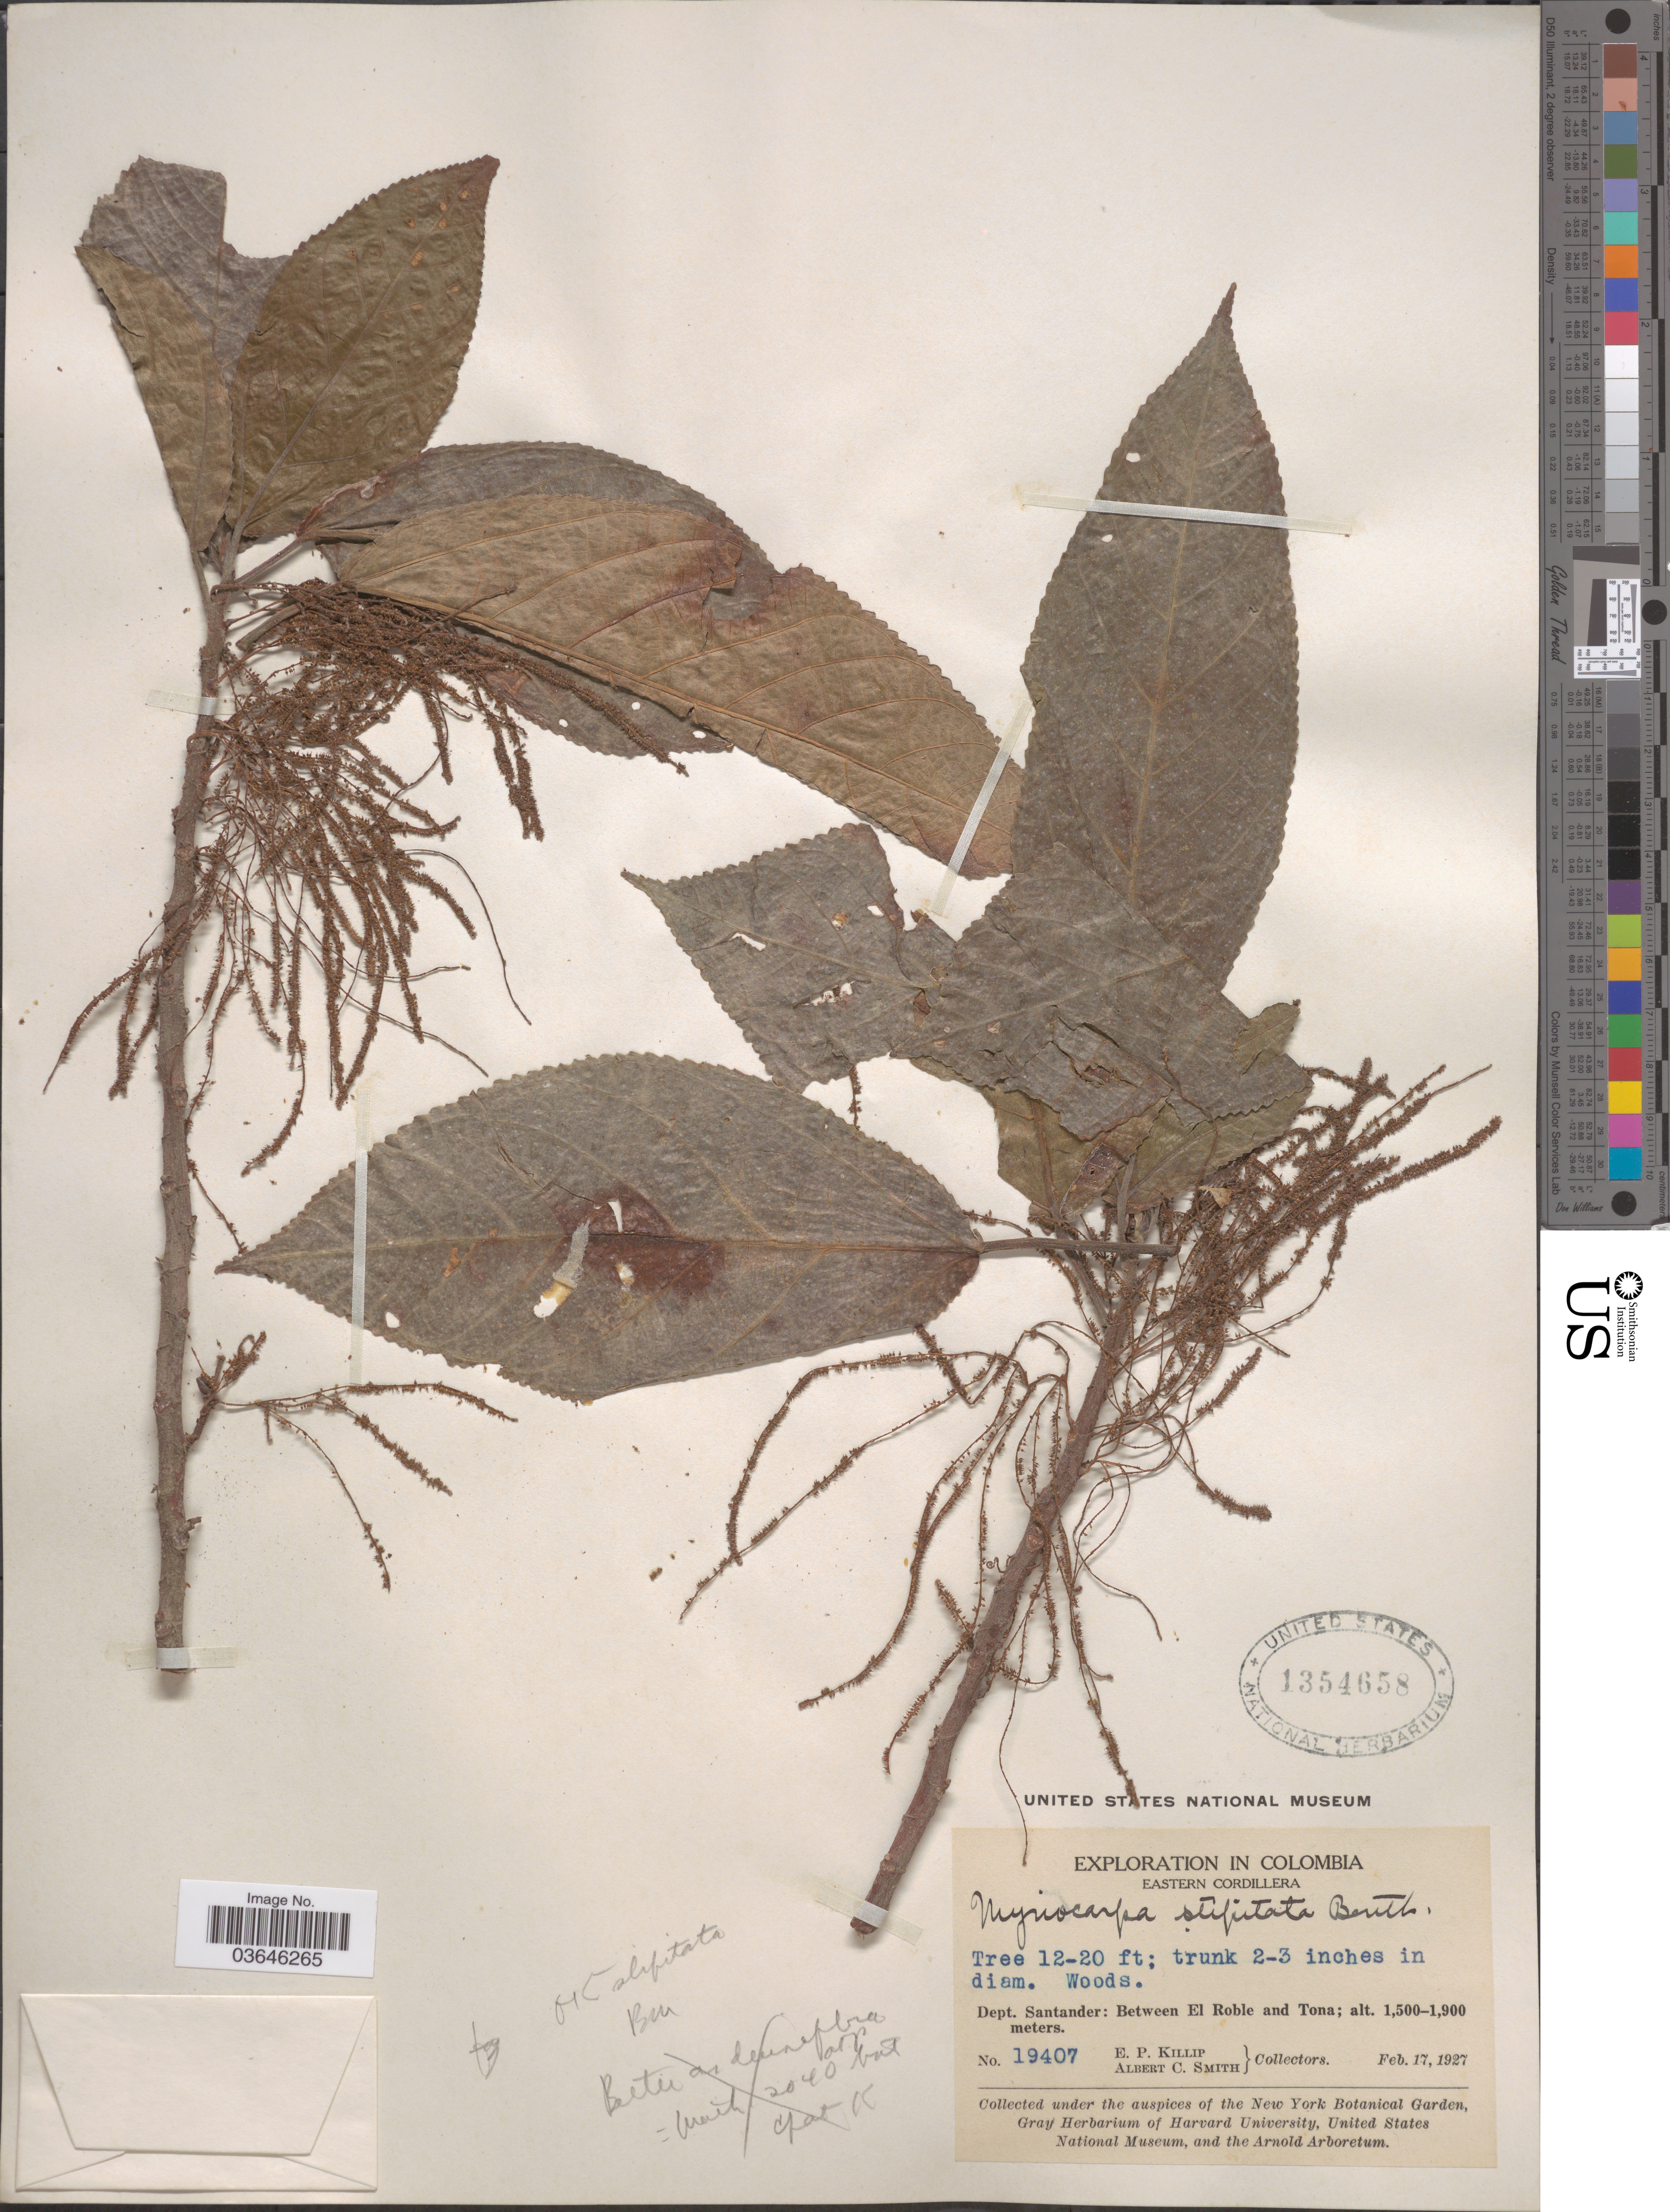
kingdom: Plantae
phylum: Tracheophyta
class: Magnoliopsida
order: Rosales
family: Urticaceae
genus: Myriocarpa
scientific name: Myriocarpa stipitata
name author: Benth.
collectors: E. P. Killip & A. C. Smith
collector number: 19407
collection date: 1927-02-17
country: Colombia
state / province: Santander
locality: Eastern Cordillera. Dept. Santander: Between El Roble and Tona.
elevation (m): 1500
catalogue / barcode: US 1354658